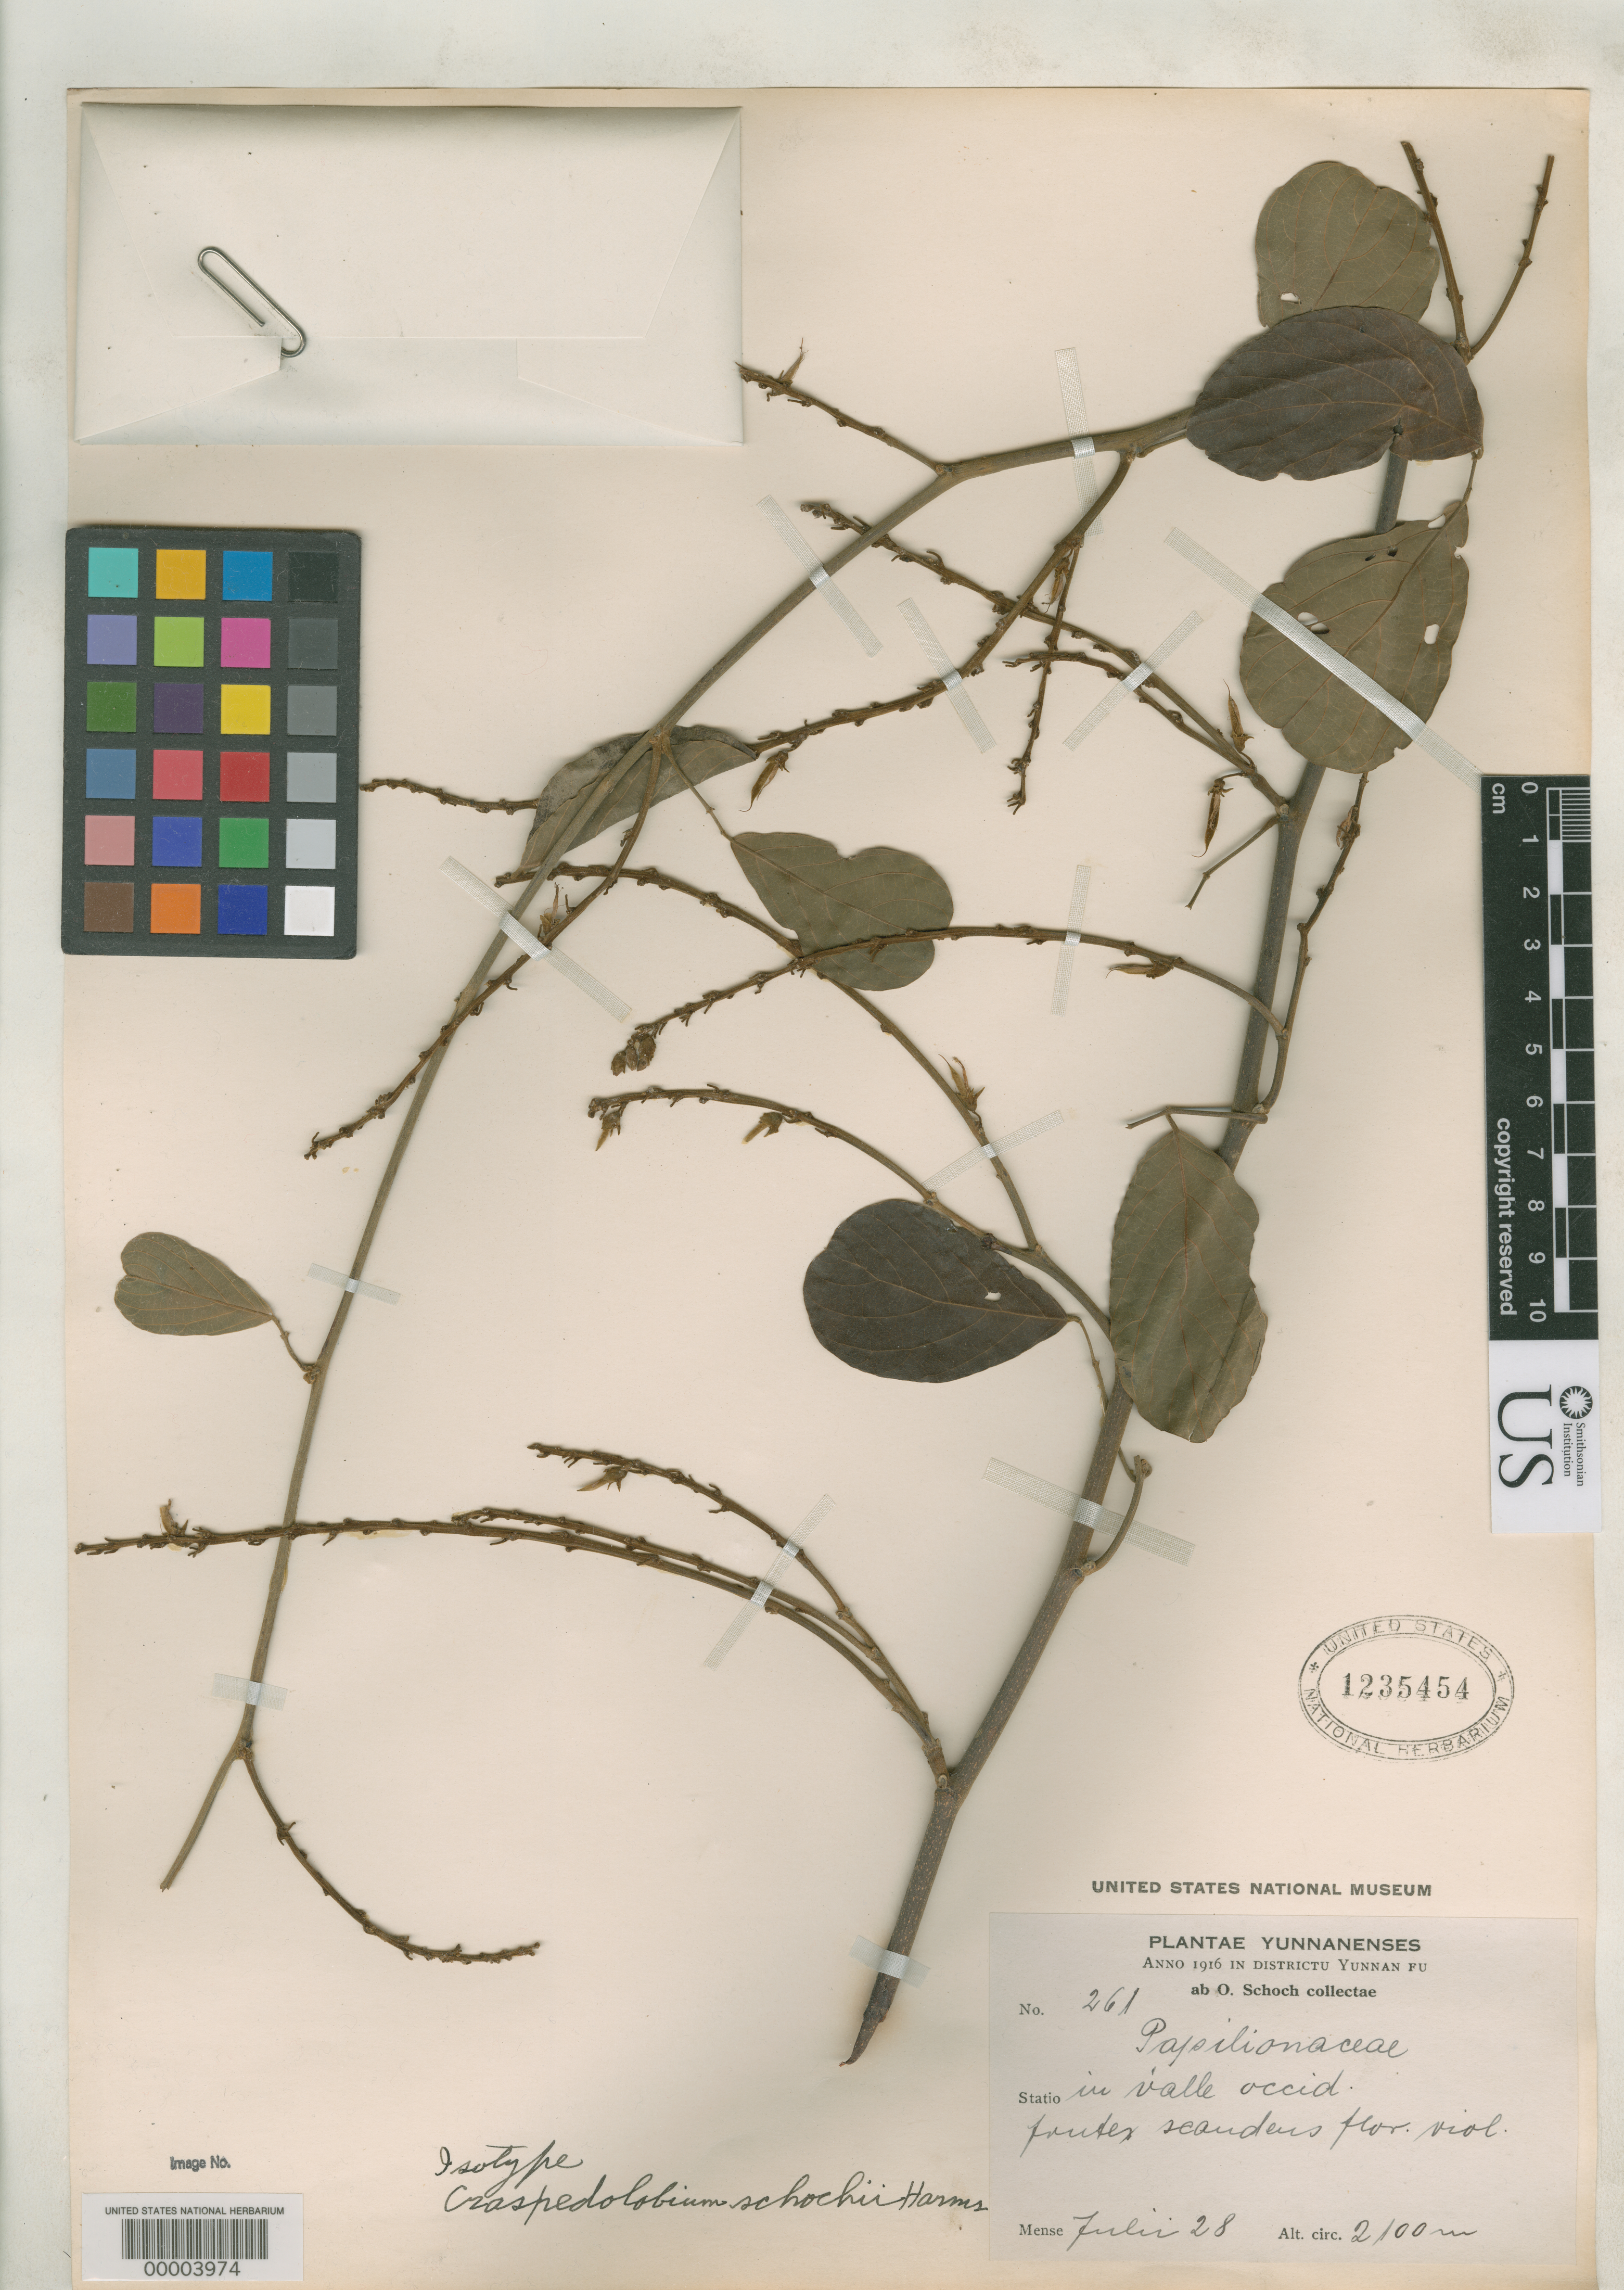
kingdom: Plantae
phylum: Tracheophyta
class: Magnoliopsida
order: Fabales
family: Fabaceae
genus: Craspedolobium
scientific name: Craspedolobium schochii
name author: Harms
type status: Isosyntype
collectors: O. Schoch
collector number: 261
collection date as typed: Jul 1928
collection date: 1928-07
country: China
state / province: Yunnan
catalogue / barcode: US 1235454